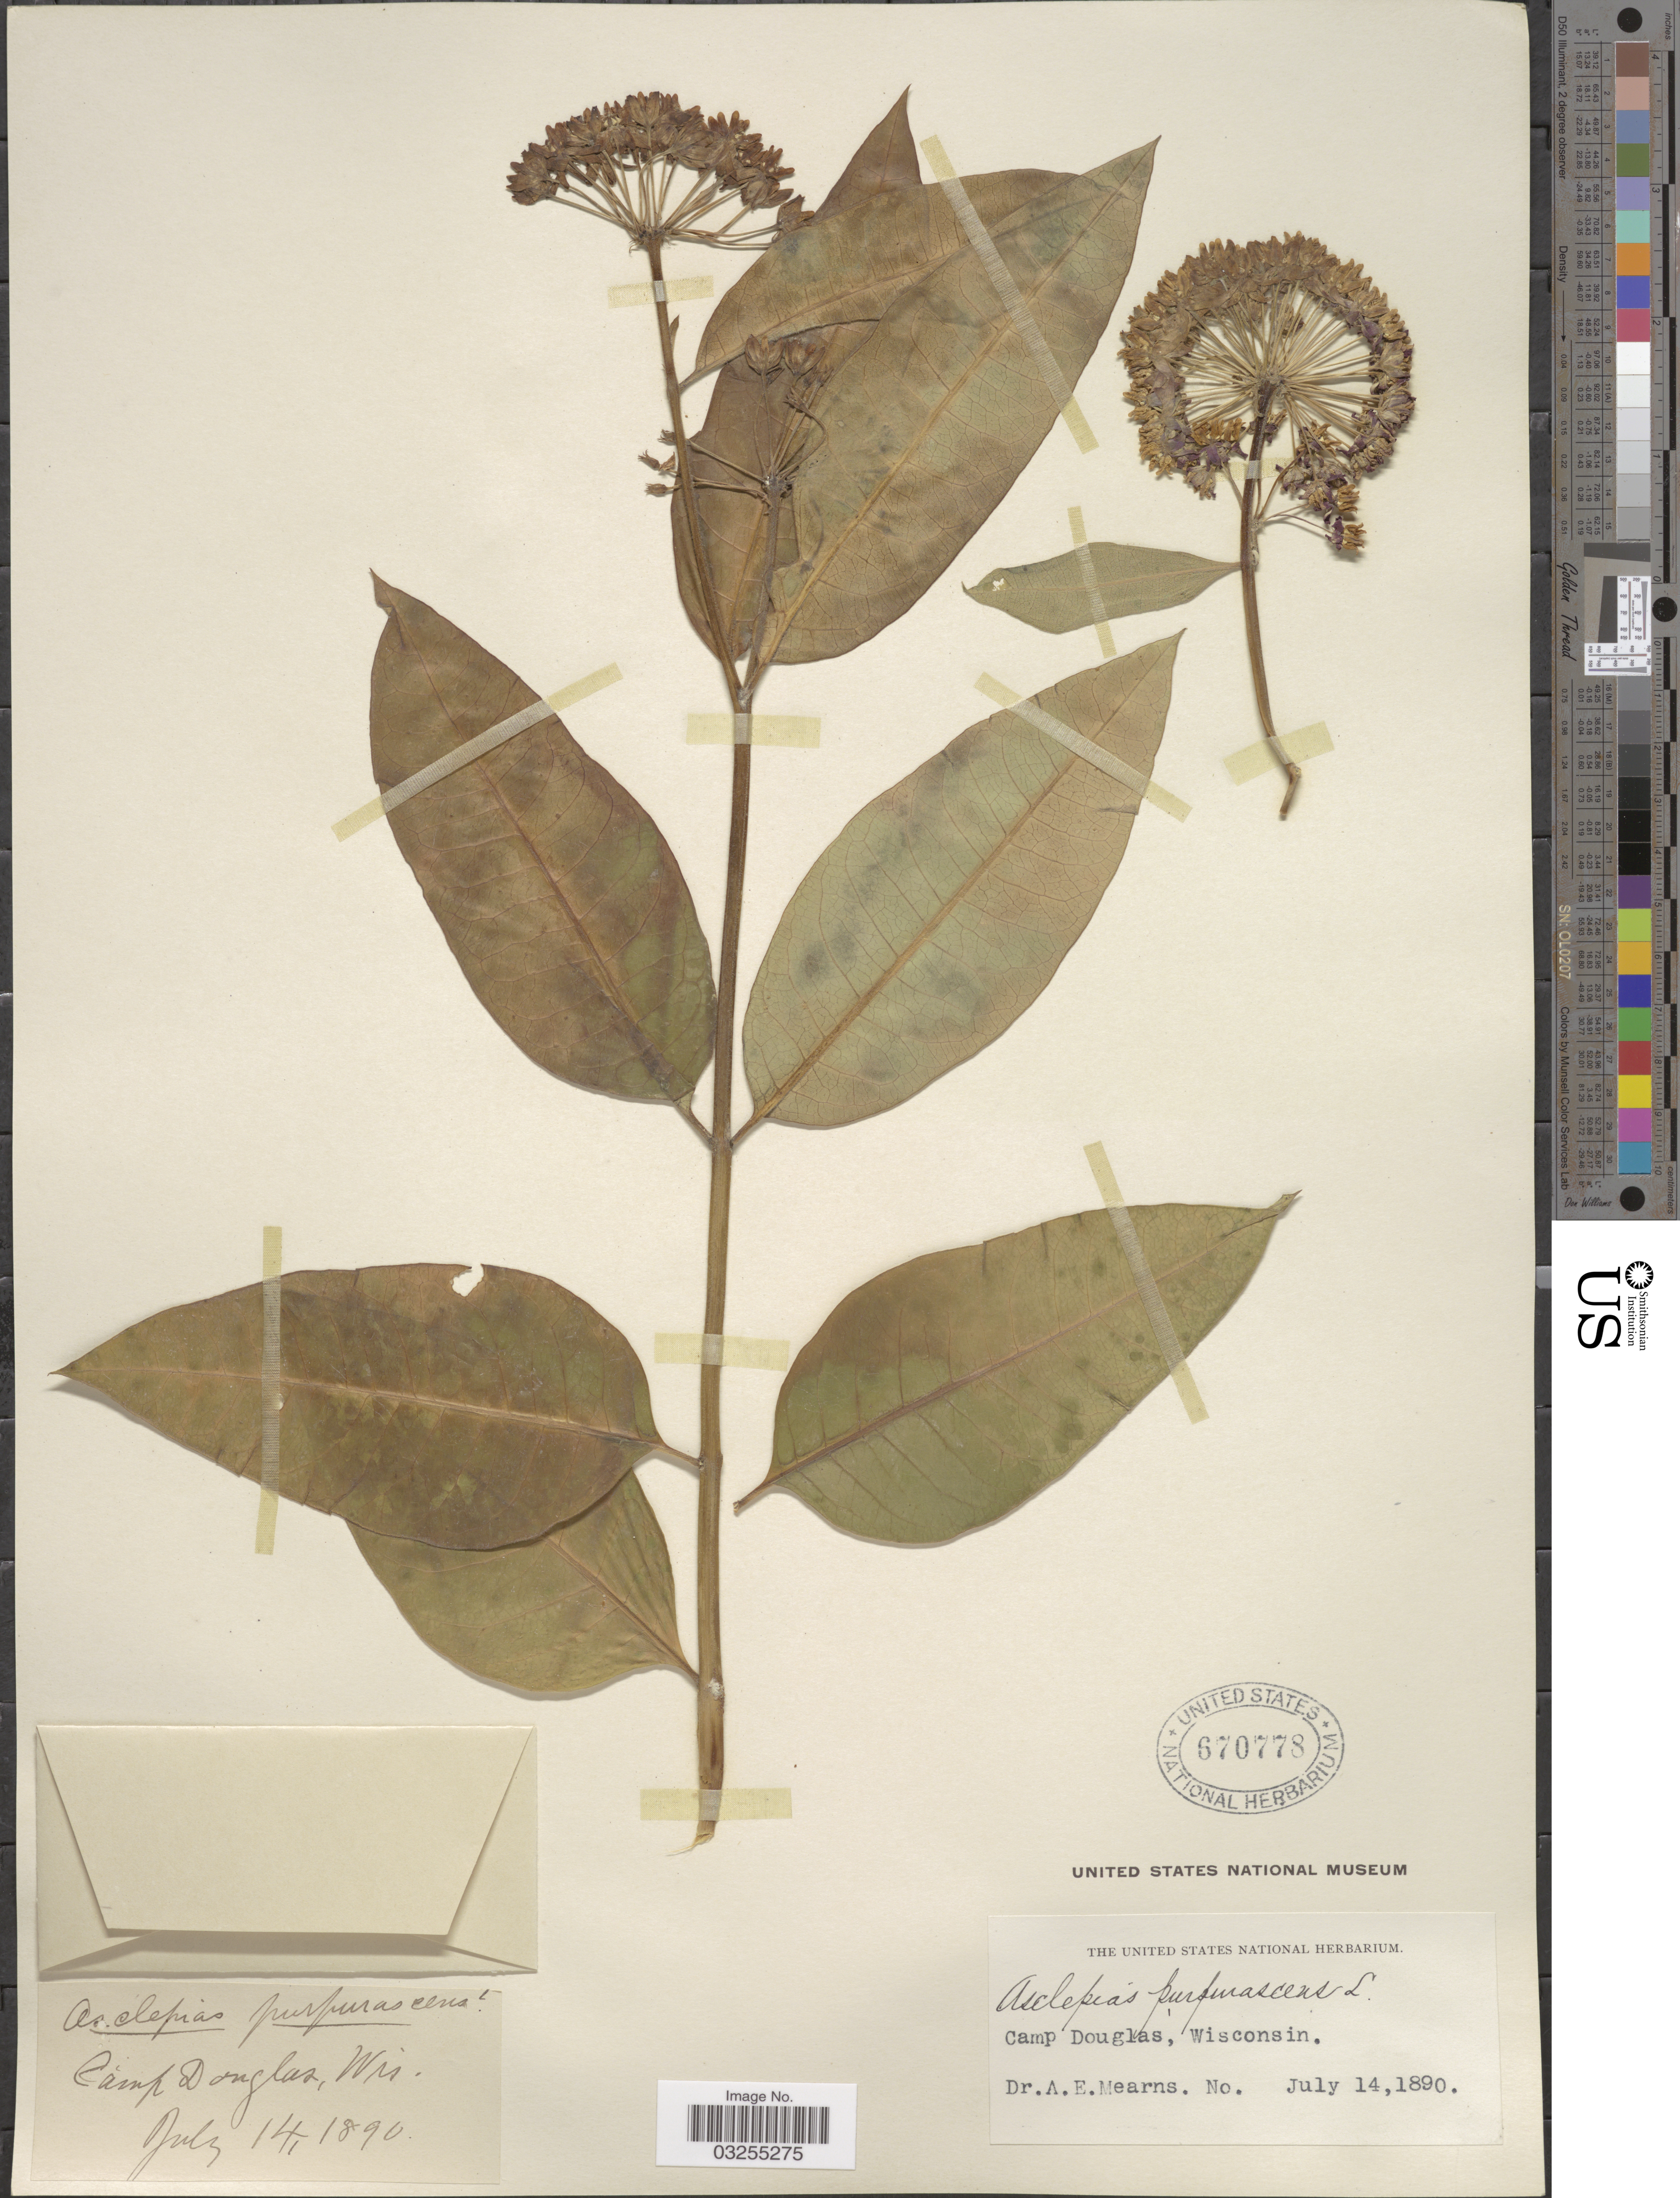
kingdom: Plantae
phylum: Tracheophyta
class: Magnoliopsida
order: Gentianales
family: Apocynaceae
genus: Asclepias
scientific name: Asclepias purpurascens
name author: L.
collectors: E. A. Mearns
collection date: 1890-07-14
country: United States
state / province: Wisconsin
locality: Camp Douglas.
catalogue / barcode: US 670778